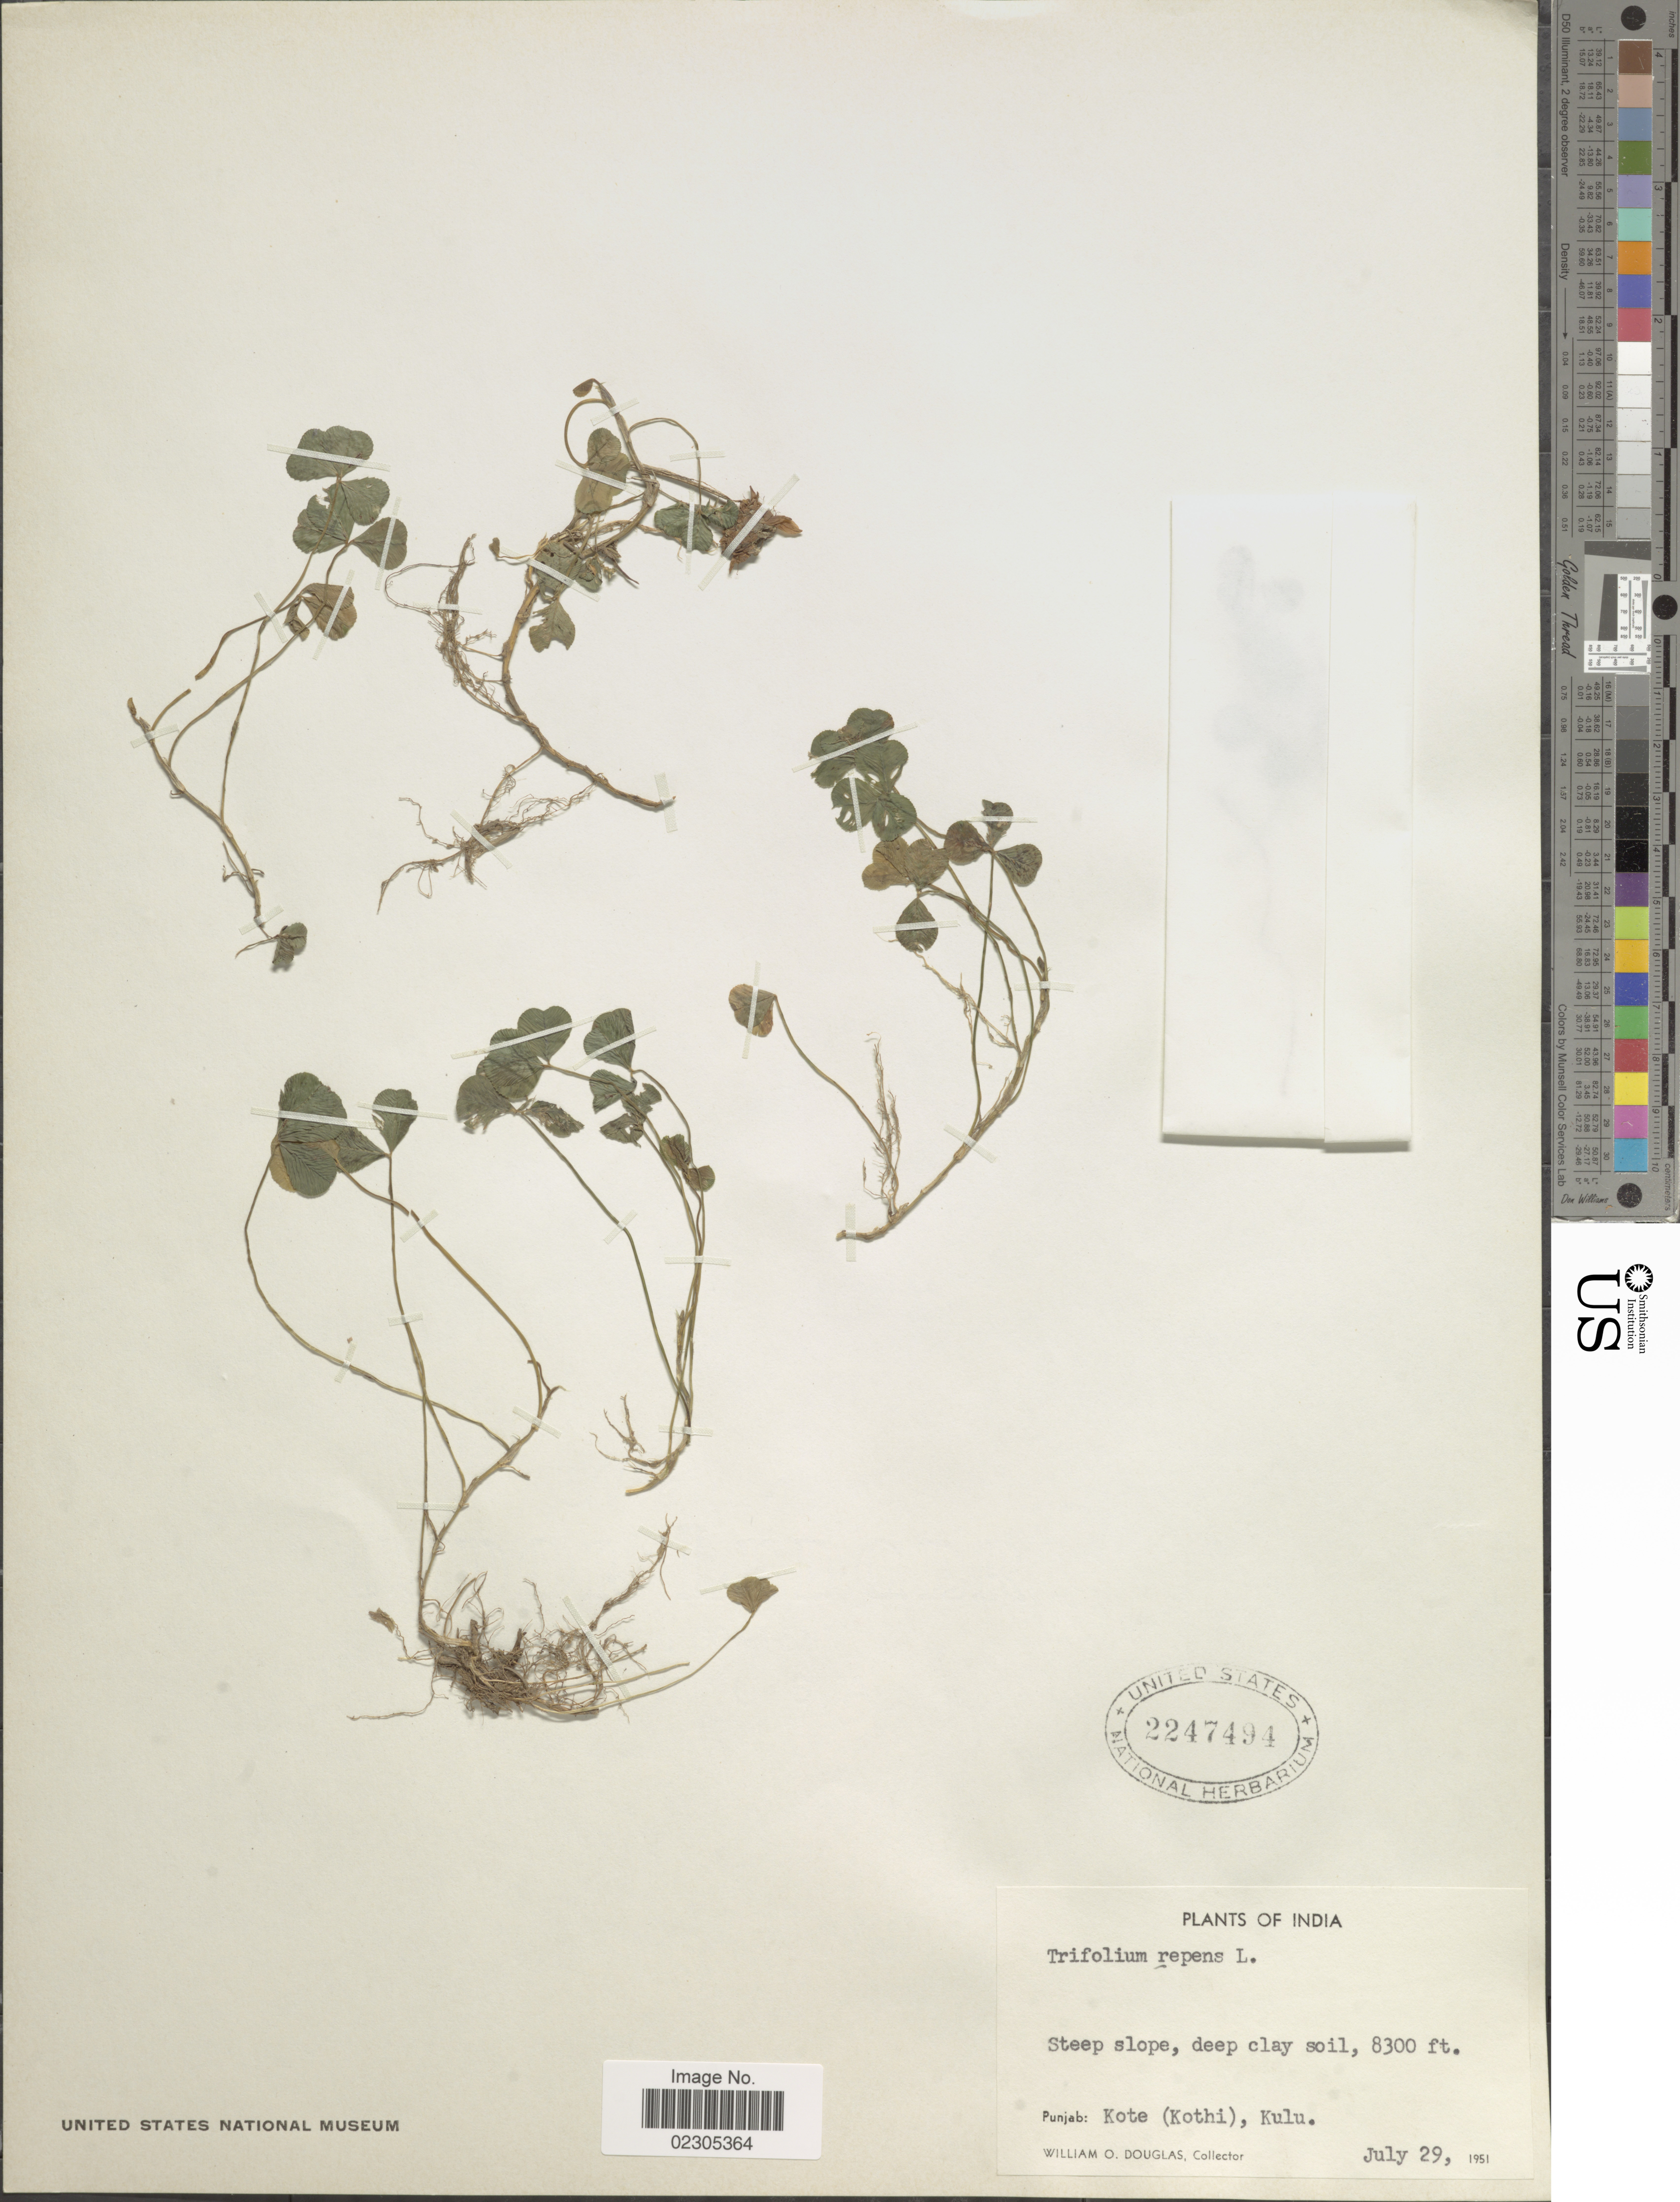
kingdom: Plantae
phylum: Tracheophyta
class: Magnoliopsida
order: Fabales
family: Fabaceae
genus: Trifolium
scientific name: Trifolium repens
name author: L.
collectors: W. Douglas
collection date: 1951-07-29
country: India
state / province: Punjab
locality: Kote (Kothi), Kulu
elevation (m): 2530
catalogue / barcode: US 2247494